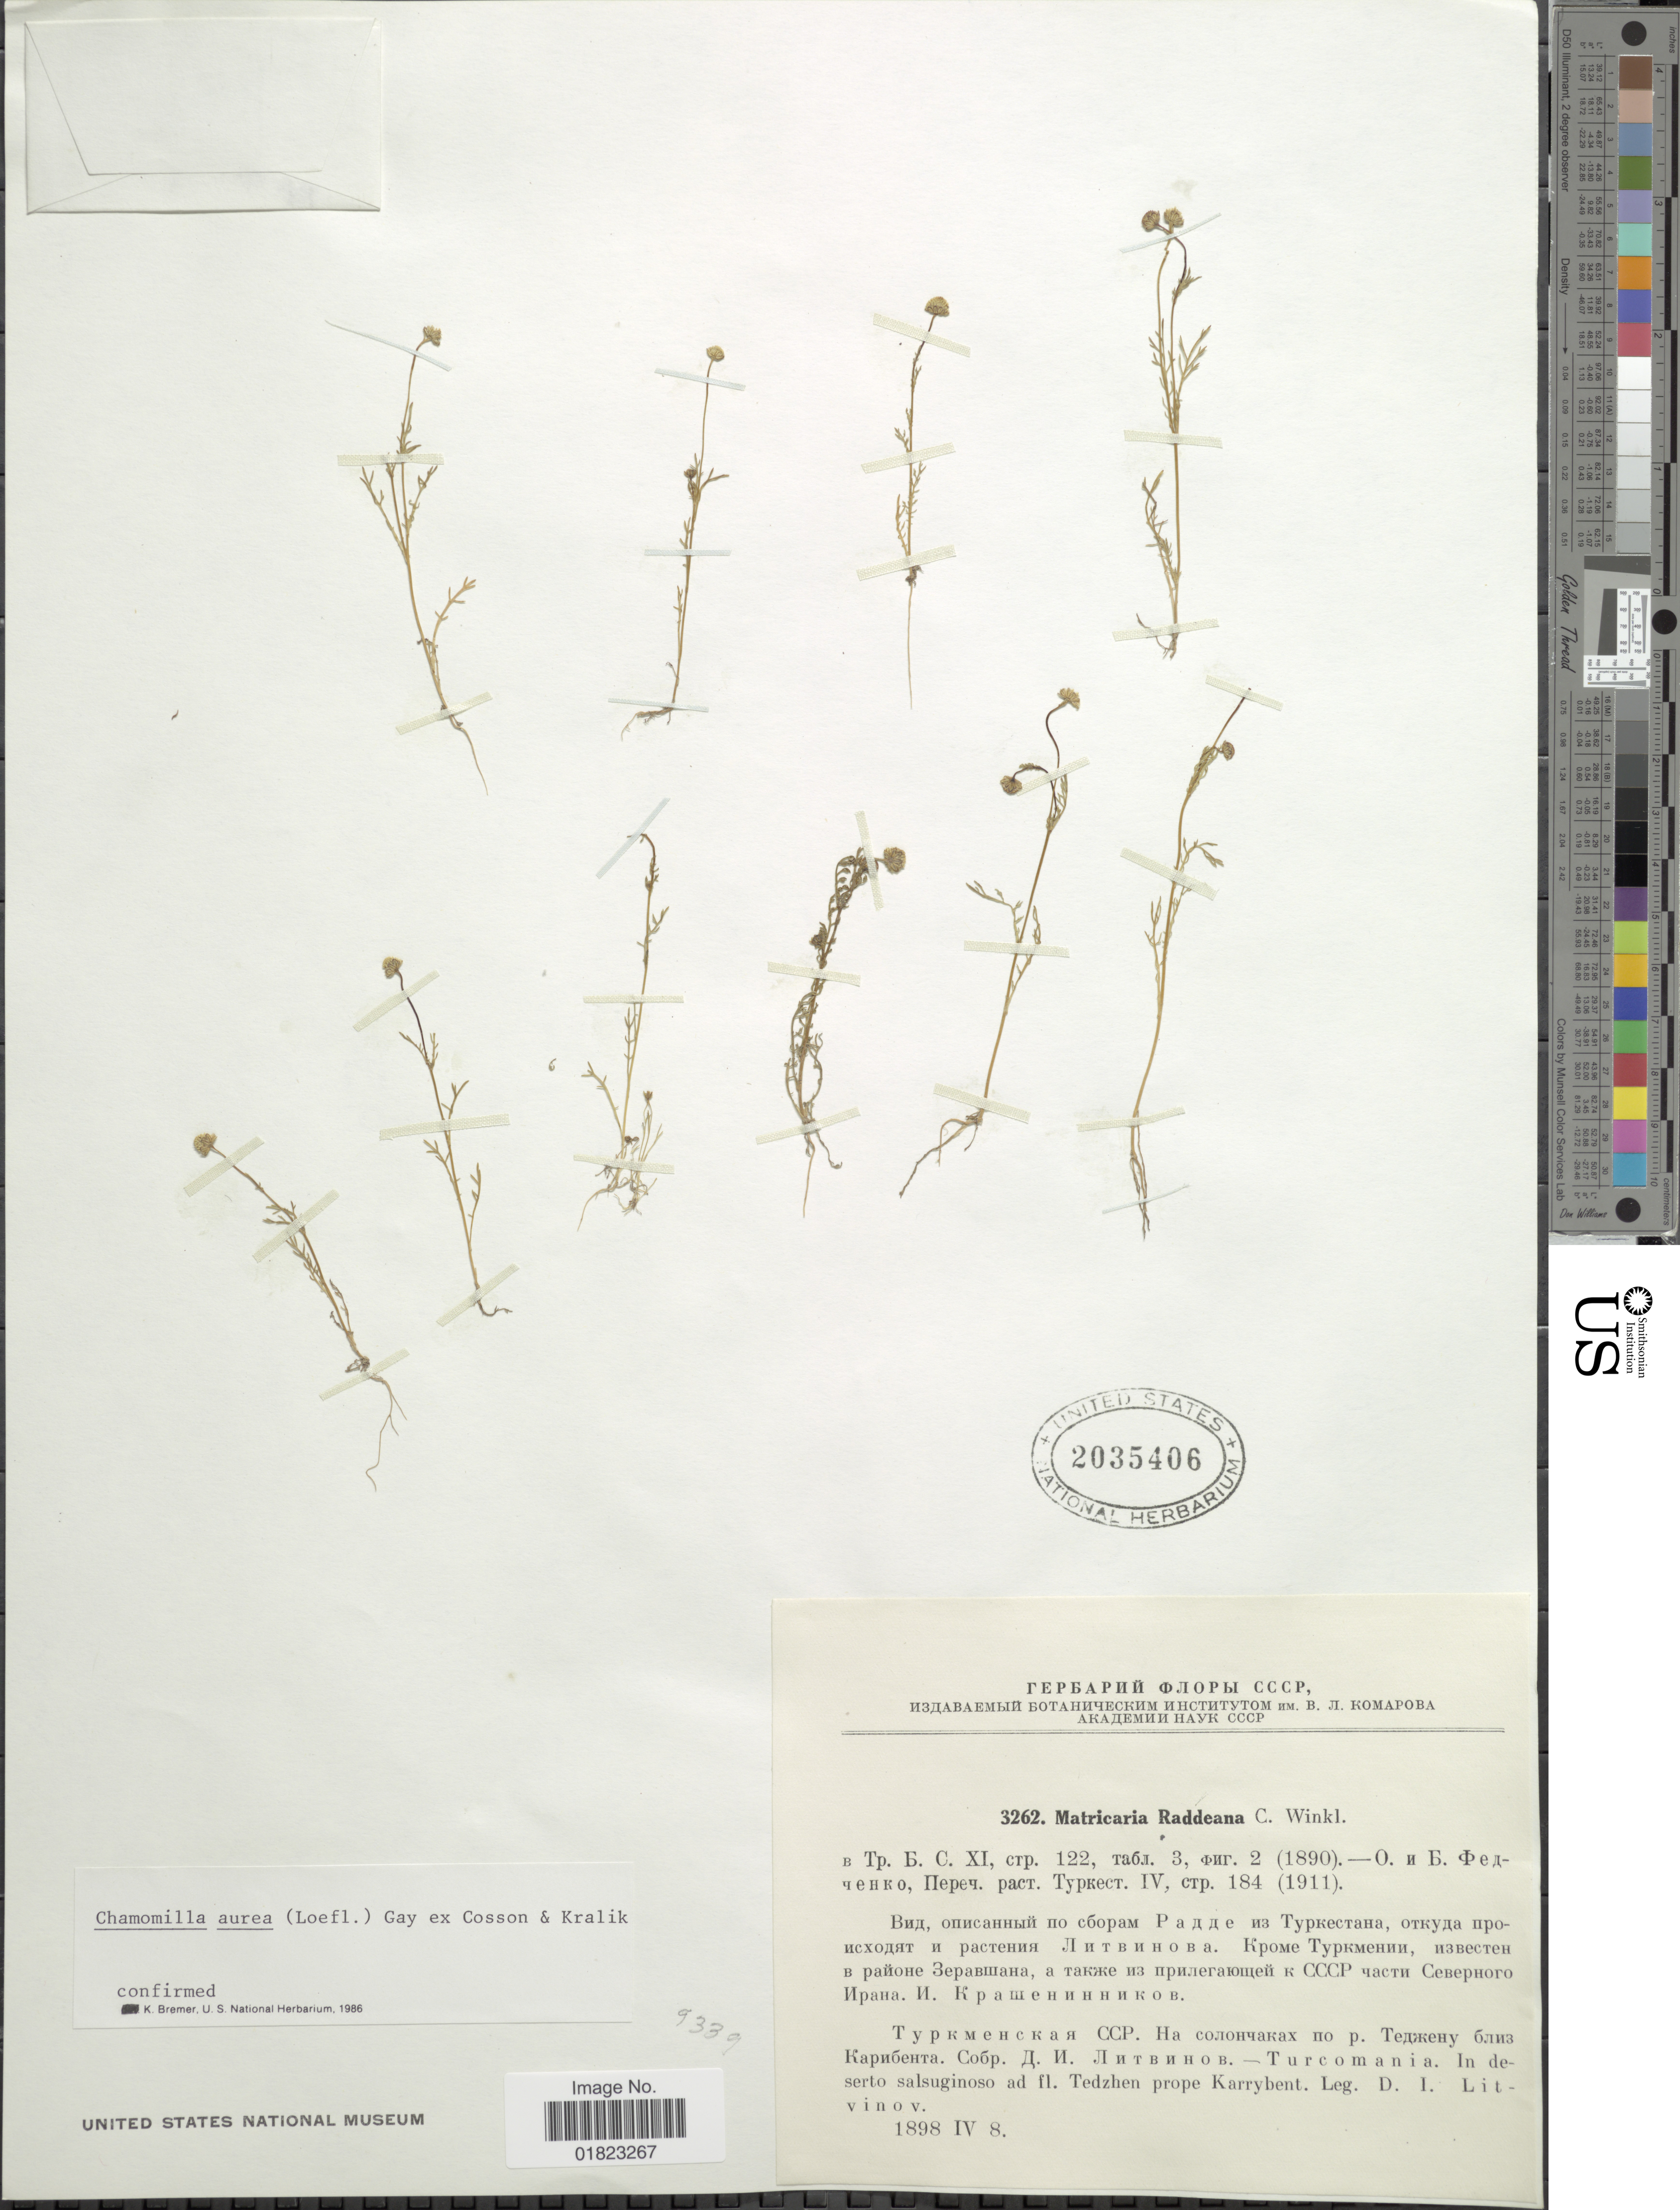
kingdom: Plantae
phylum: Tracheophyta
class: Magnoliopsida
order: Asterales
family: Asteraceae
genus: Matricaria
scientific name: Matricaria aurea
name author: (Loefl.) Sch. Bip.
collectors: D. Litvinov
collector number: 3262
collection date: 1898-04-08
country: Turkmenistan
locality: Turcomania. In deserto Salsuginoso ad fl.Tedzhen prope Karrybent.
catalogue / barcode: US 2035406